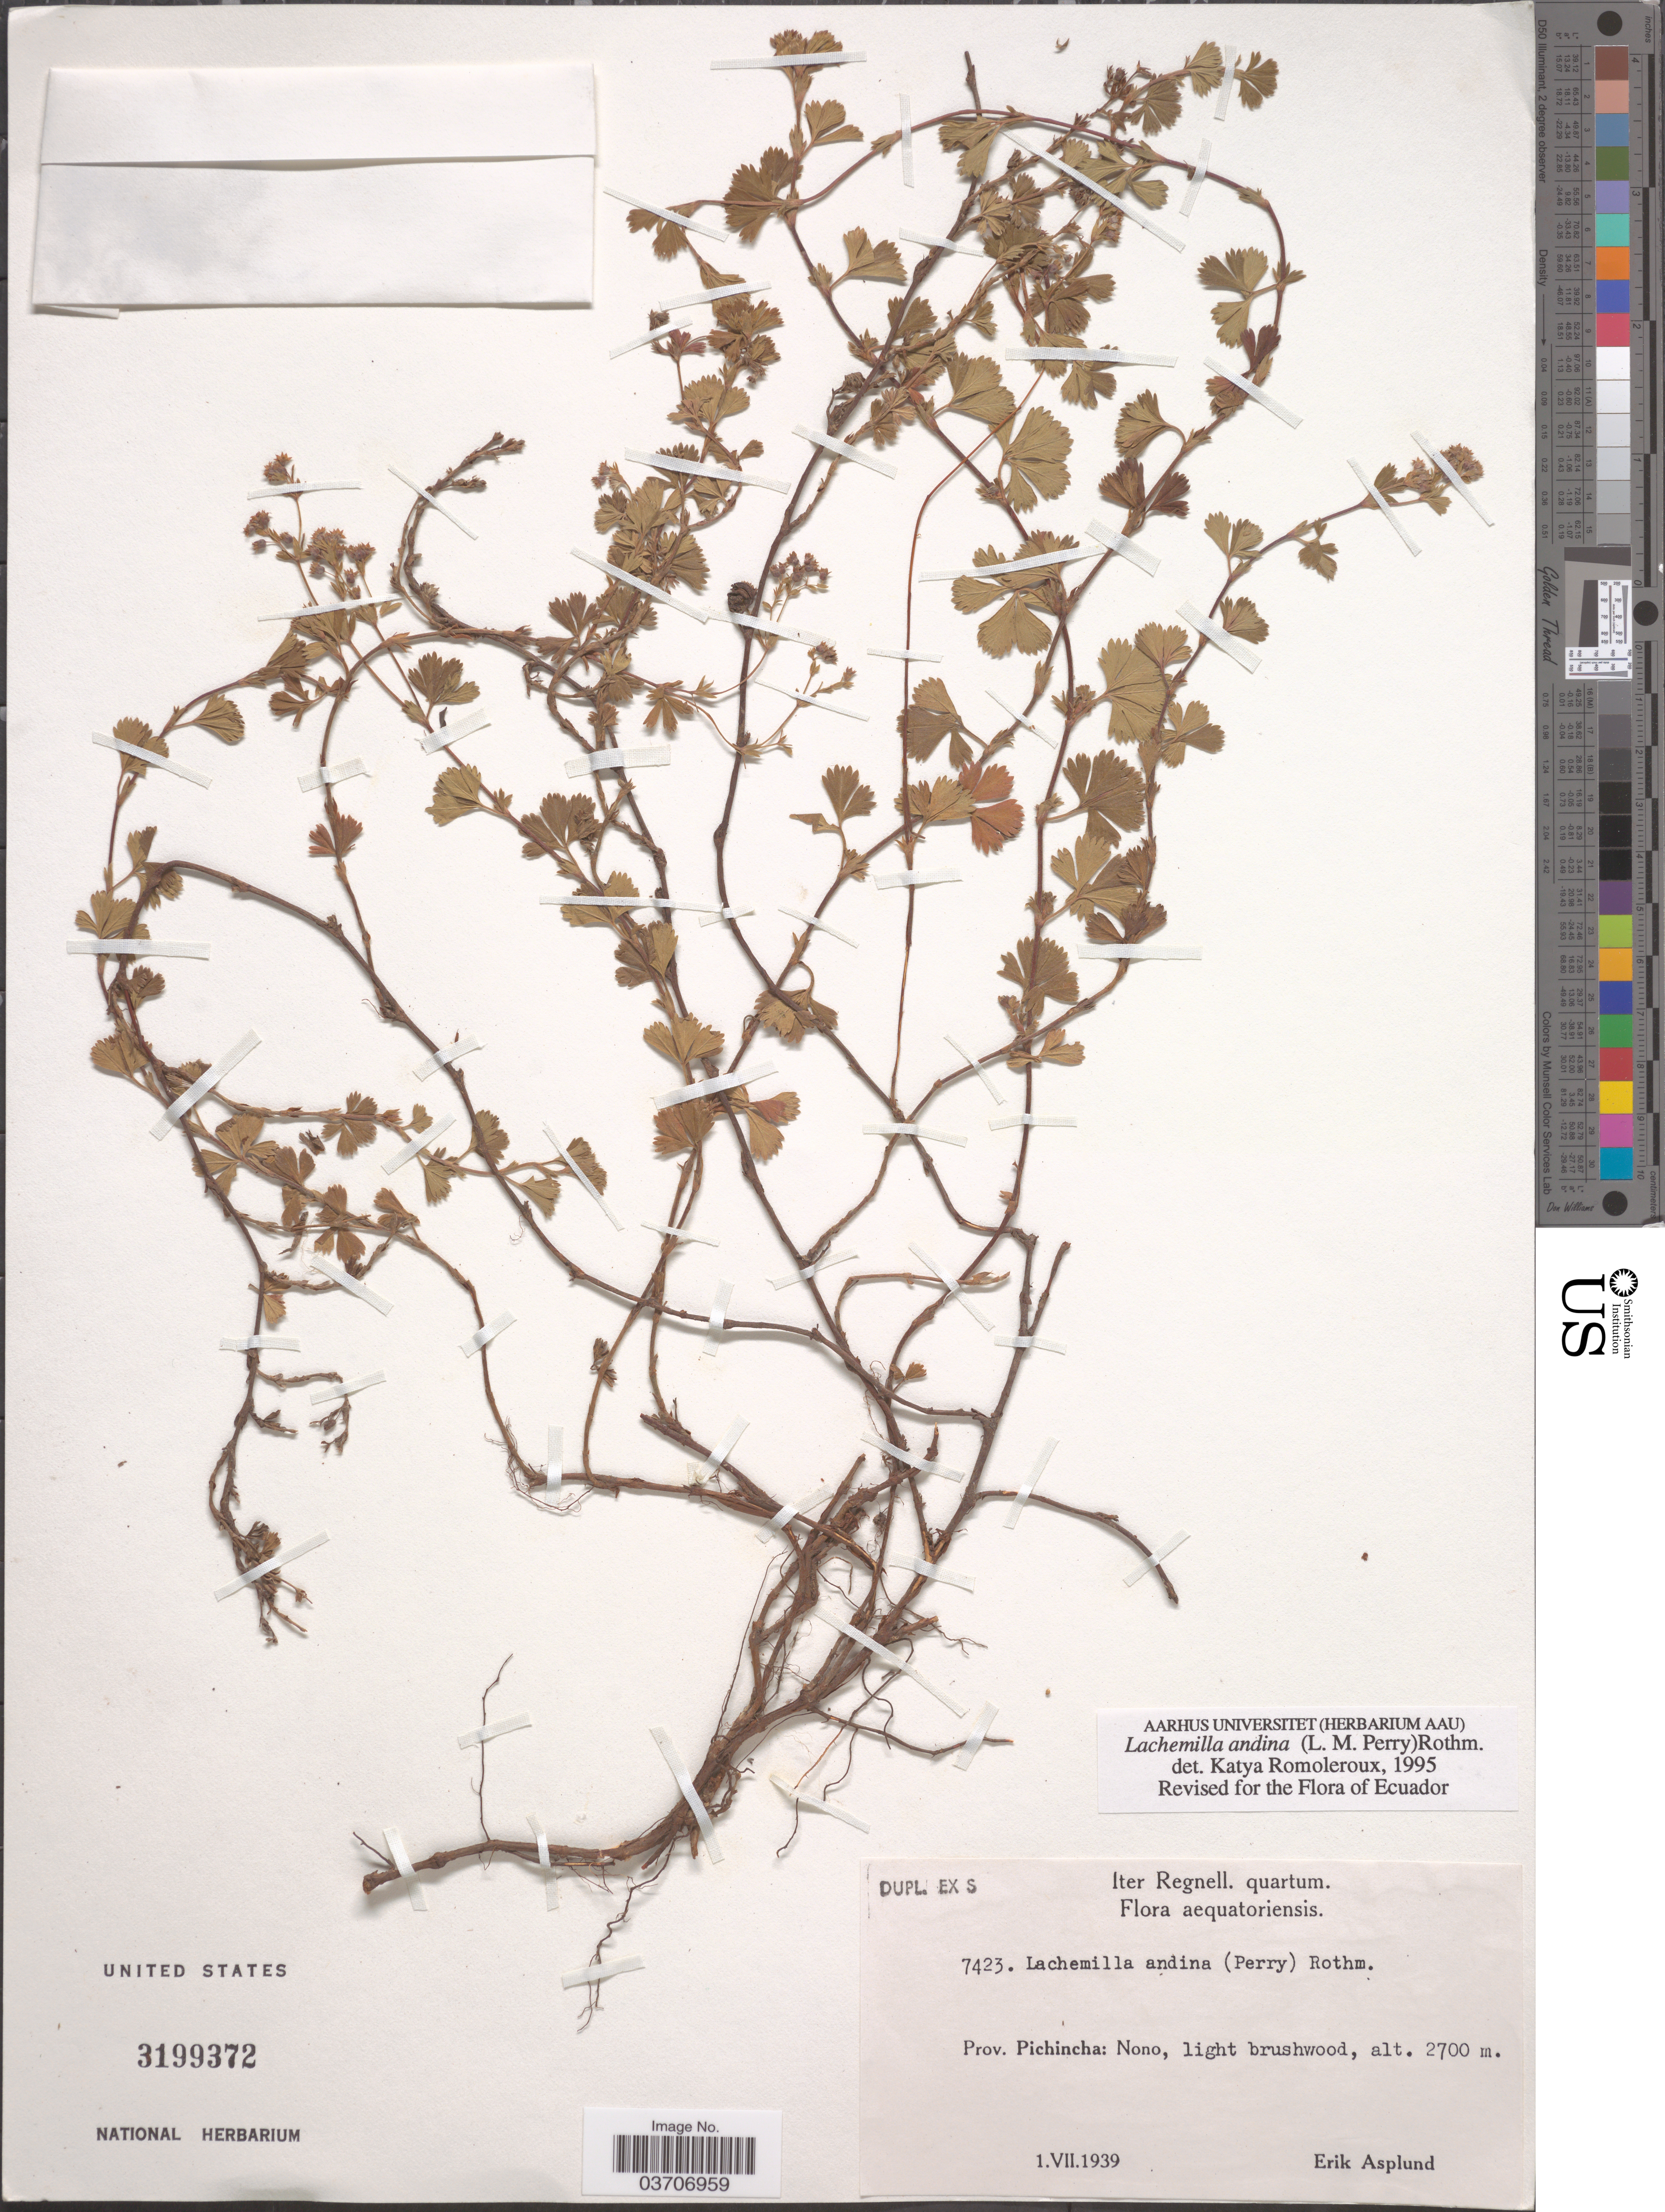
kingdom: Plantae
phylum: Tracheophyta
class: Magnoliopsida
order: Rosales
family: Rosaceae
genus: Lachemilla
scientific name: Lachemilla andina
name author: (L.M. Perry) Rothm.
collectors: E. Asplund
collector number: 7423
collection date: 1939-07-01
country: Ecuador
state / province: Pichincha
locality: Nono, light brushwood.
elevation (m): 2700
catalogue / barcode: US 3199372